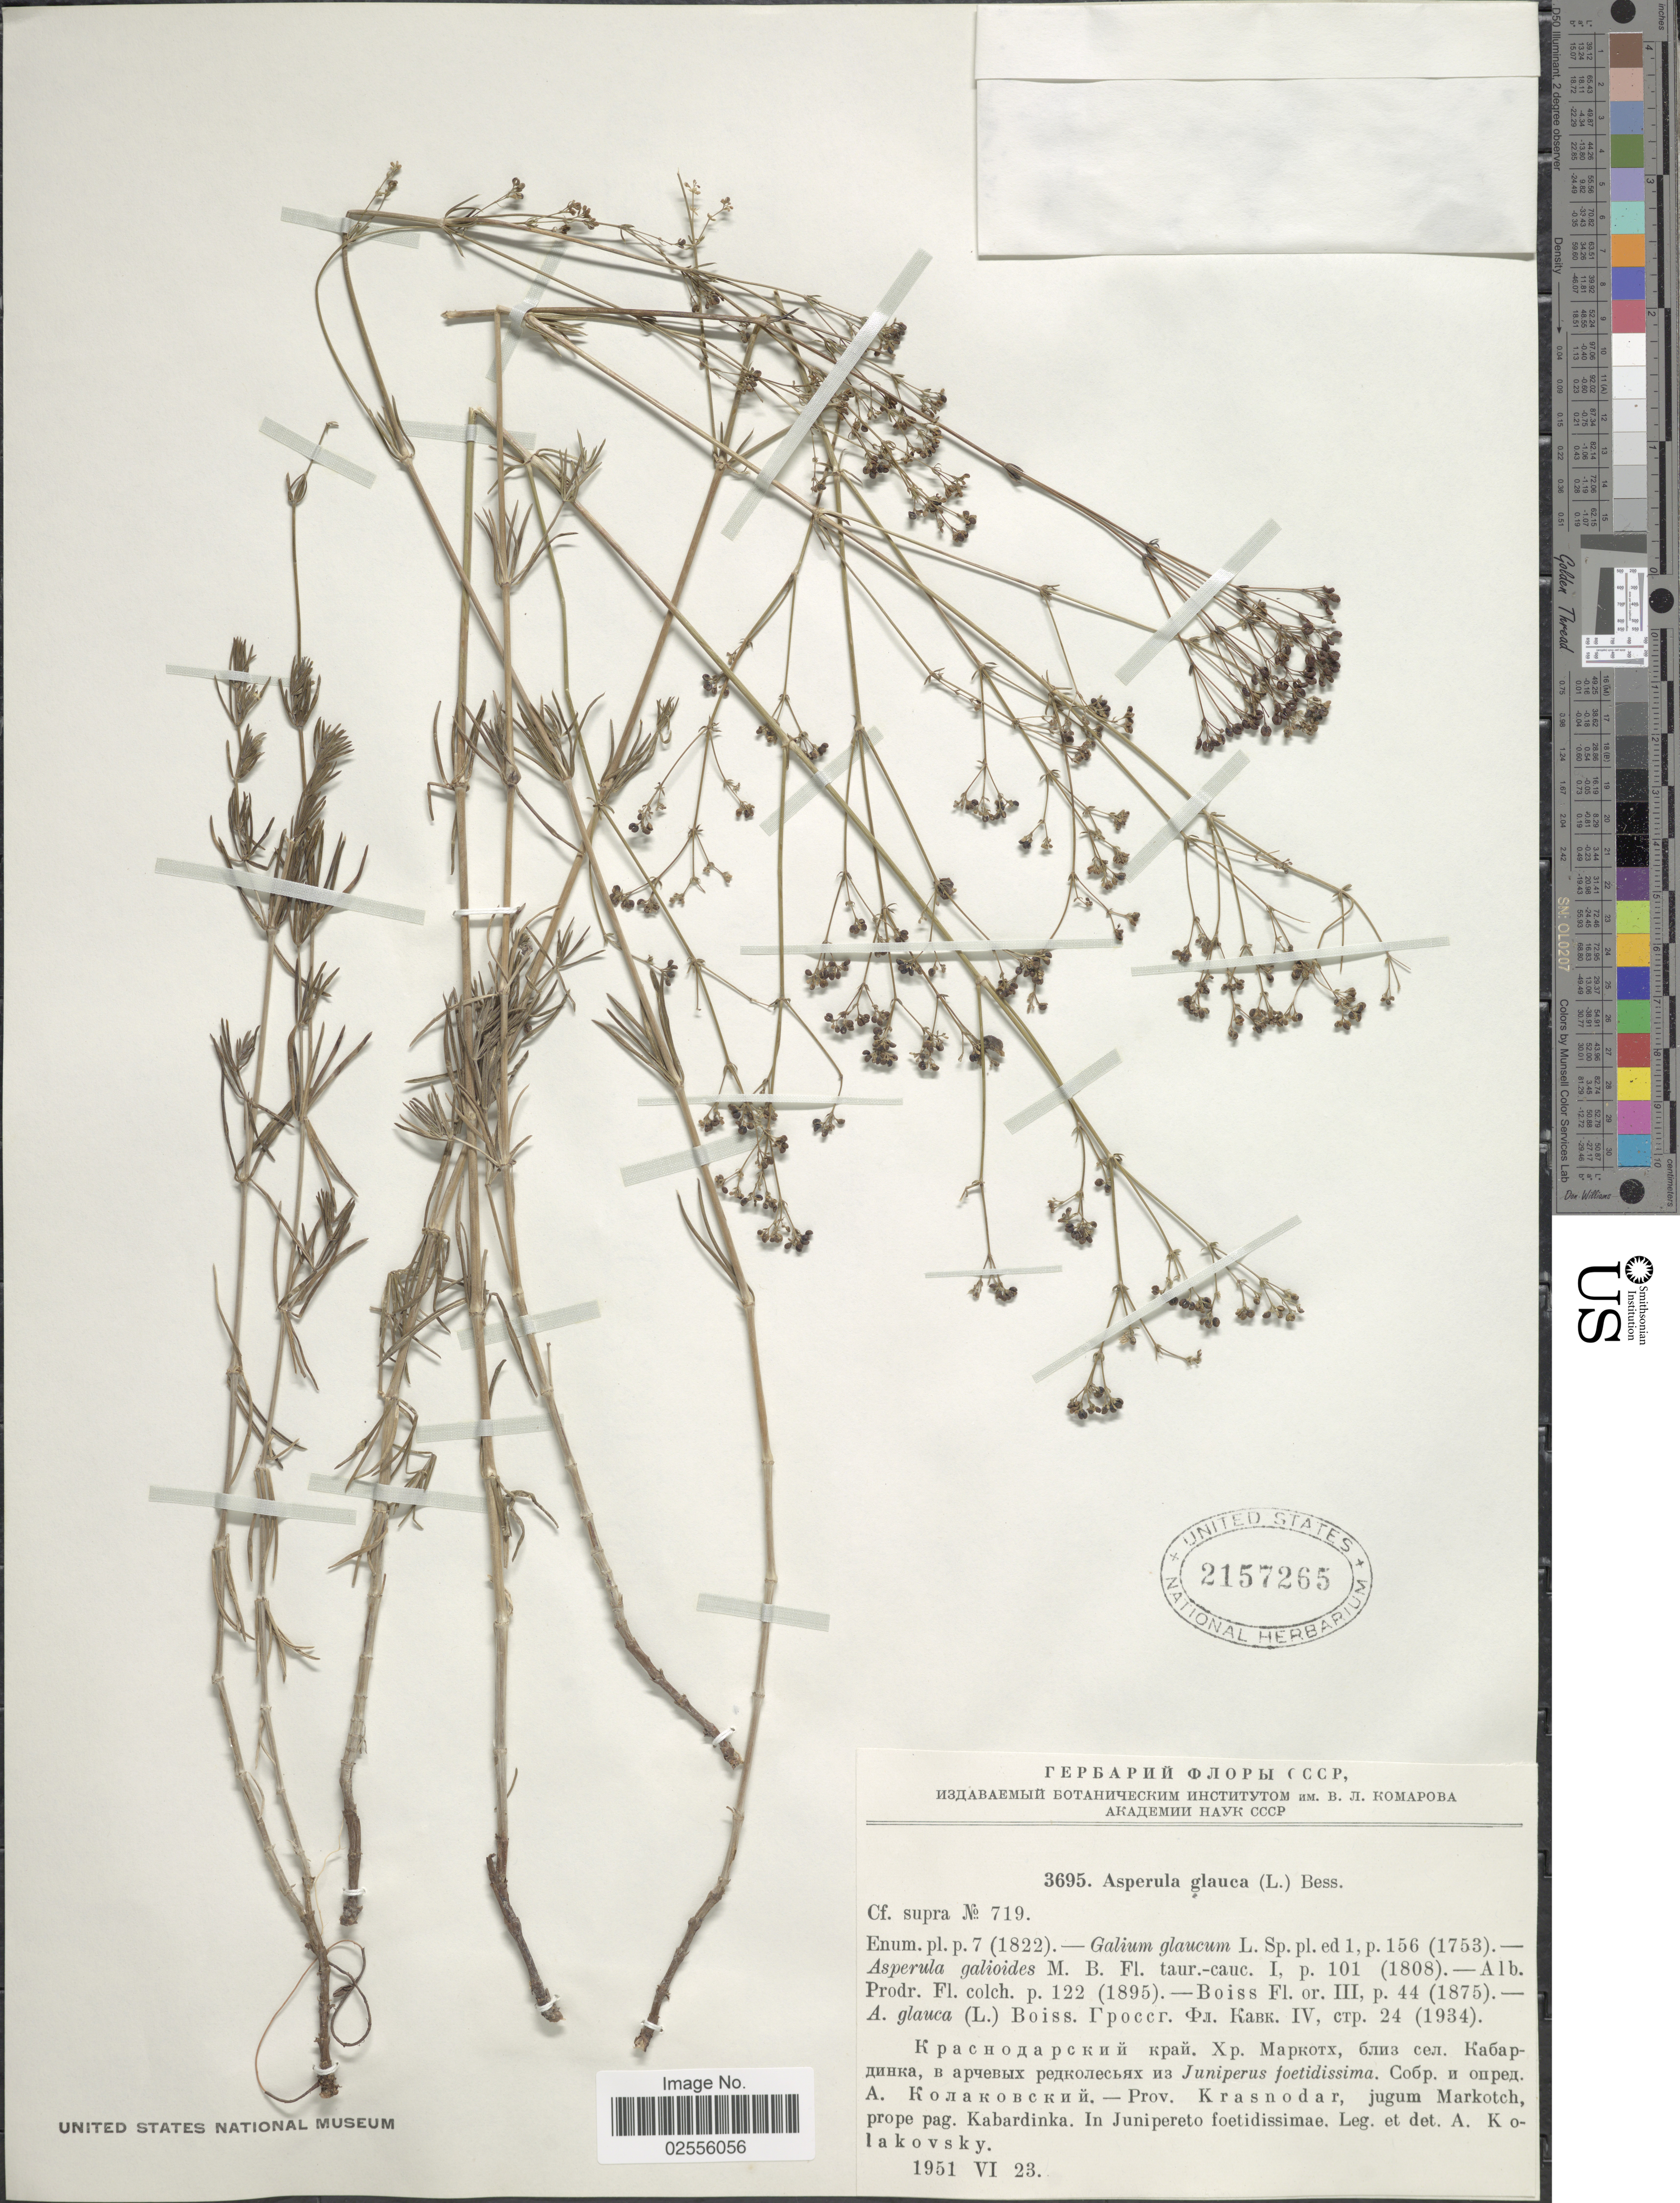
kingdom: Plantae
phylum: Tracheophyta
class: Magnoliopsida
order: Gentianales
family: Rubiaceae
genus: Asperula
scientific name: Asperula glauca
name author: L.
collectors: A. Kolakovsky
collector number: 3695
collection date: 1951-06-23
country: Russian Federation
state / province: Krasnodar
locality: Jugum Markotch, prope pag. Kabardinka, in Junipereto foetidissimae.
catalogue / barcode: US 2157265